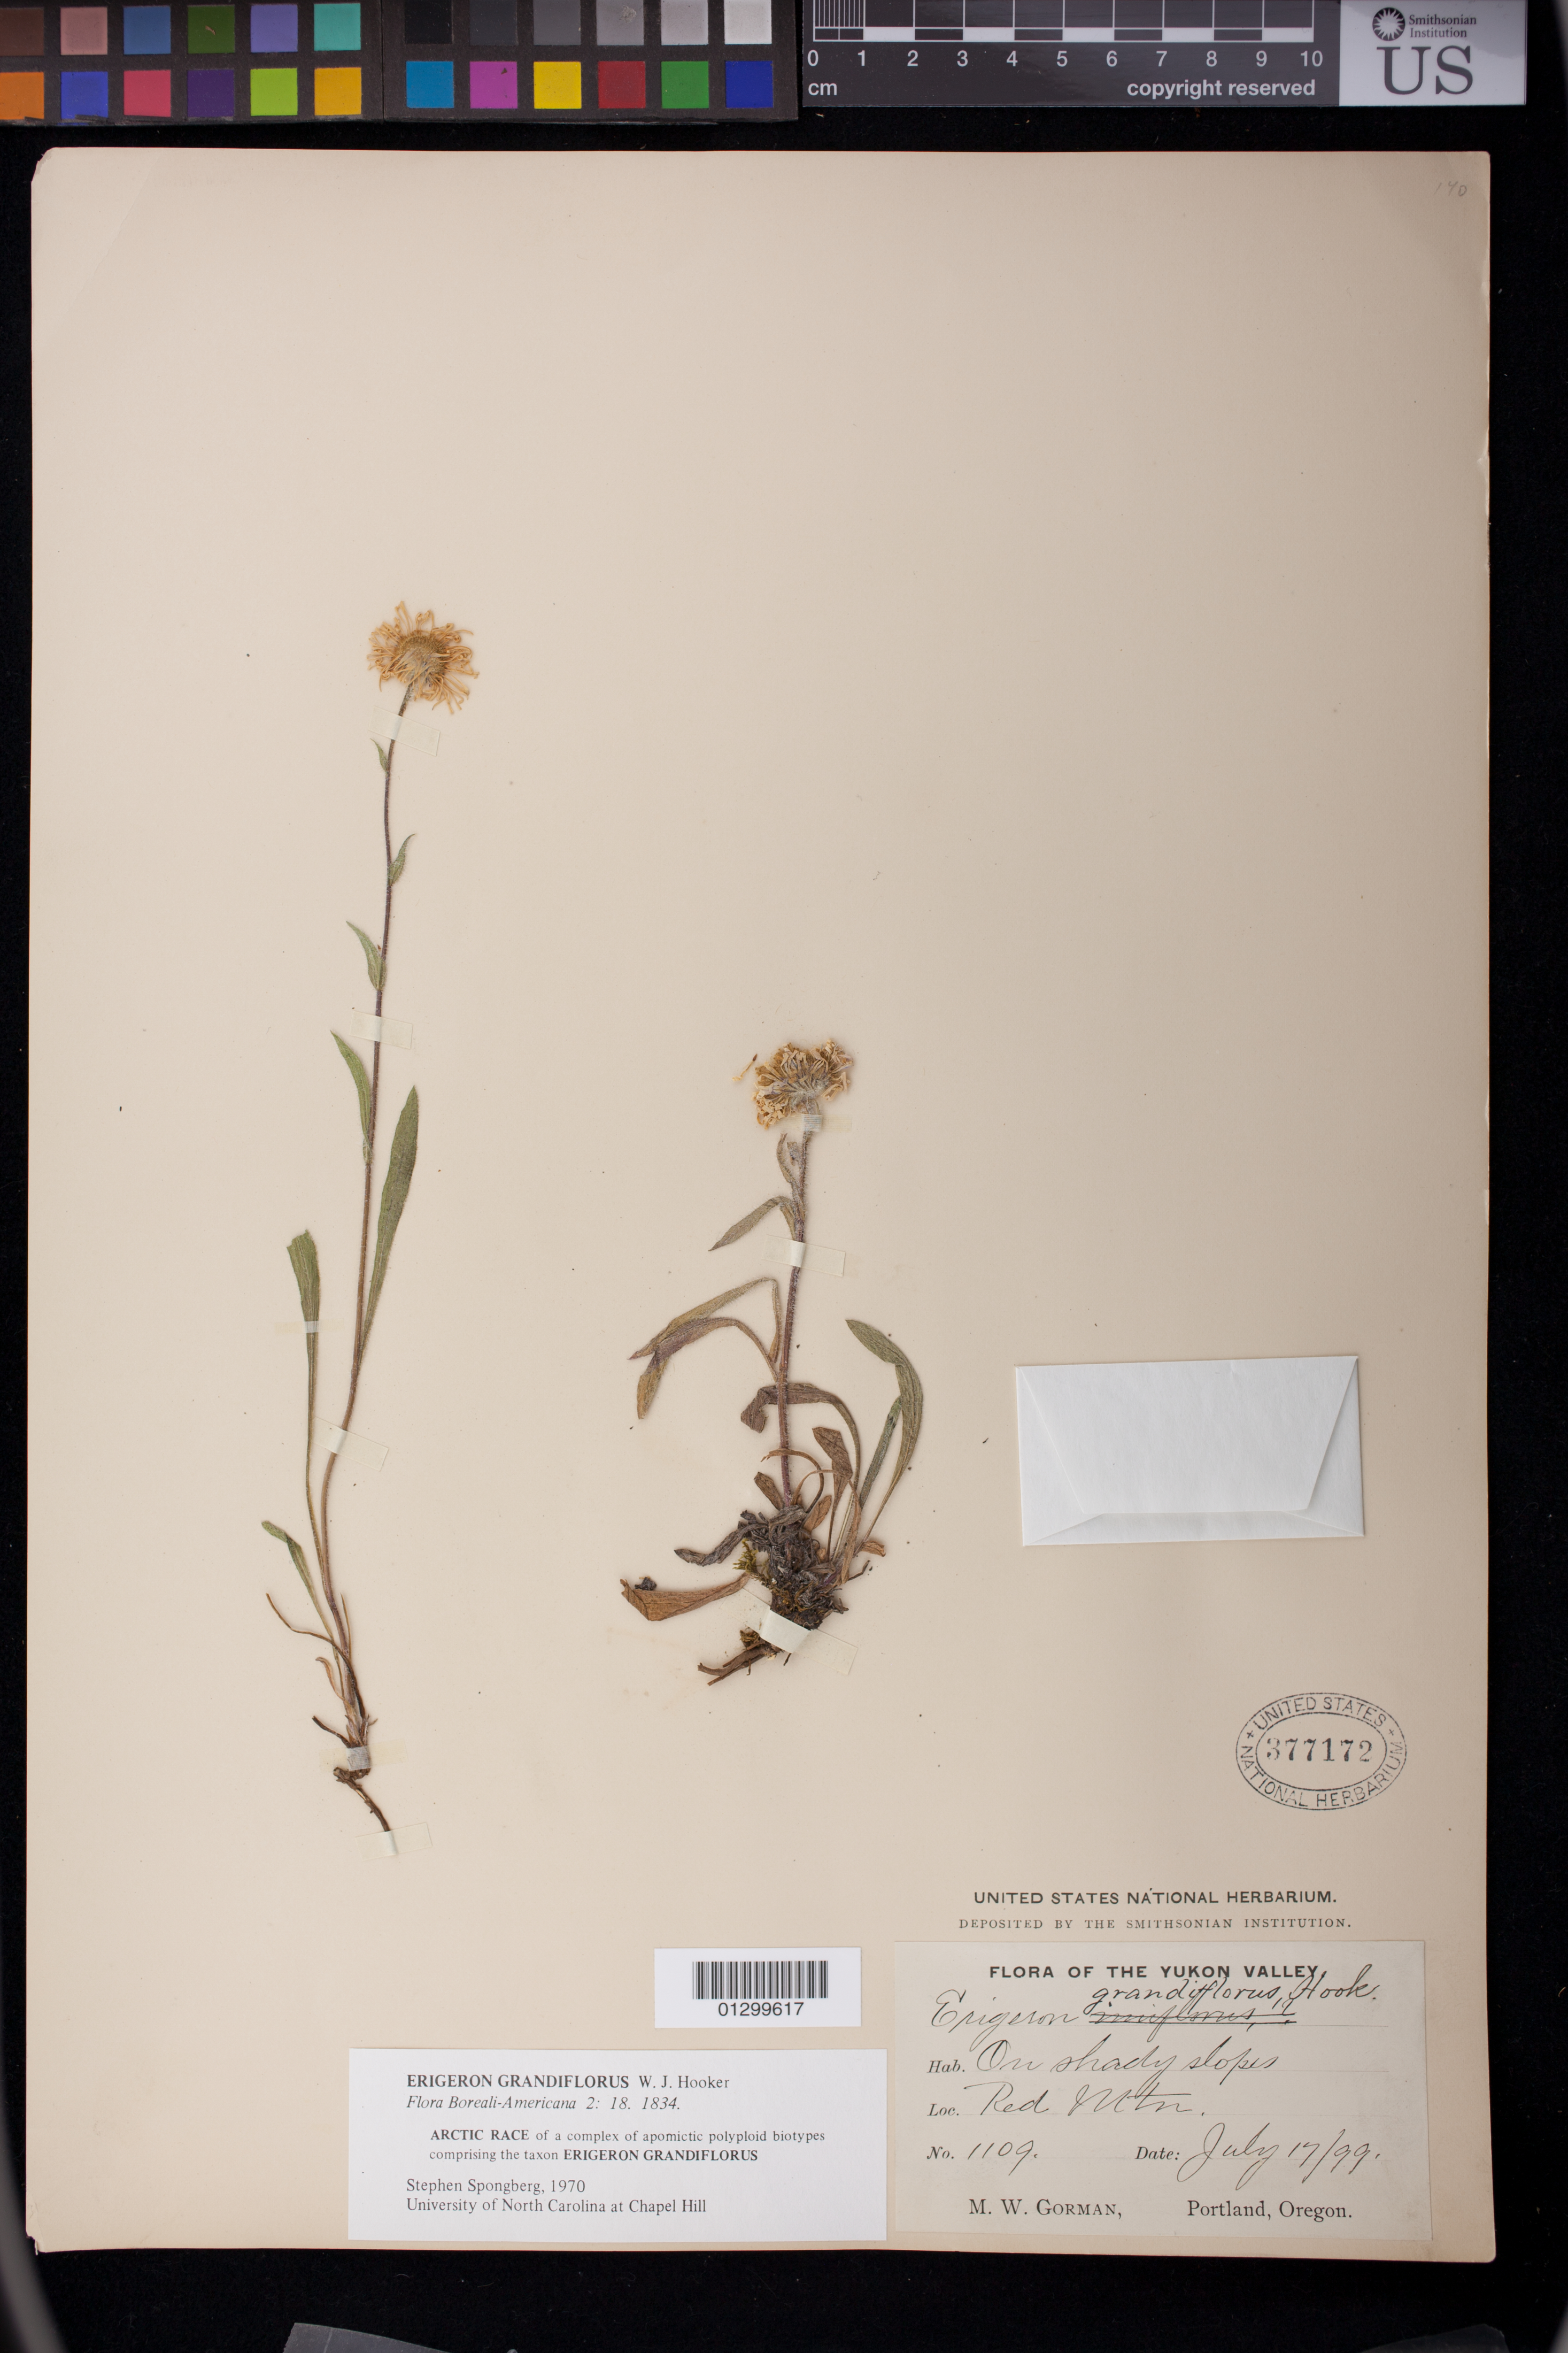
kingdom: Plantae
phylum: Tracheophyta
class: Magnoliopsida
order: Asterales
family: Asteraceae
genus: Erigeron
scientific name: Erigeron grandiflorus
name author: Hook.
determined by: Spongberg, S. A.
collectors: M. W. Gorman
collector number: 1109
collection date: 1899-07-17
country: Canada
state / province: Yukon Territory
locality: Red Mountain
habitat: On shady slopes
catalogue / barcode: US 377172